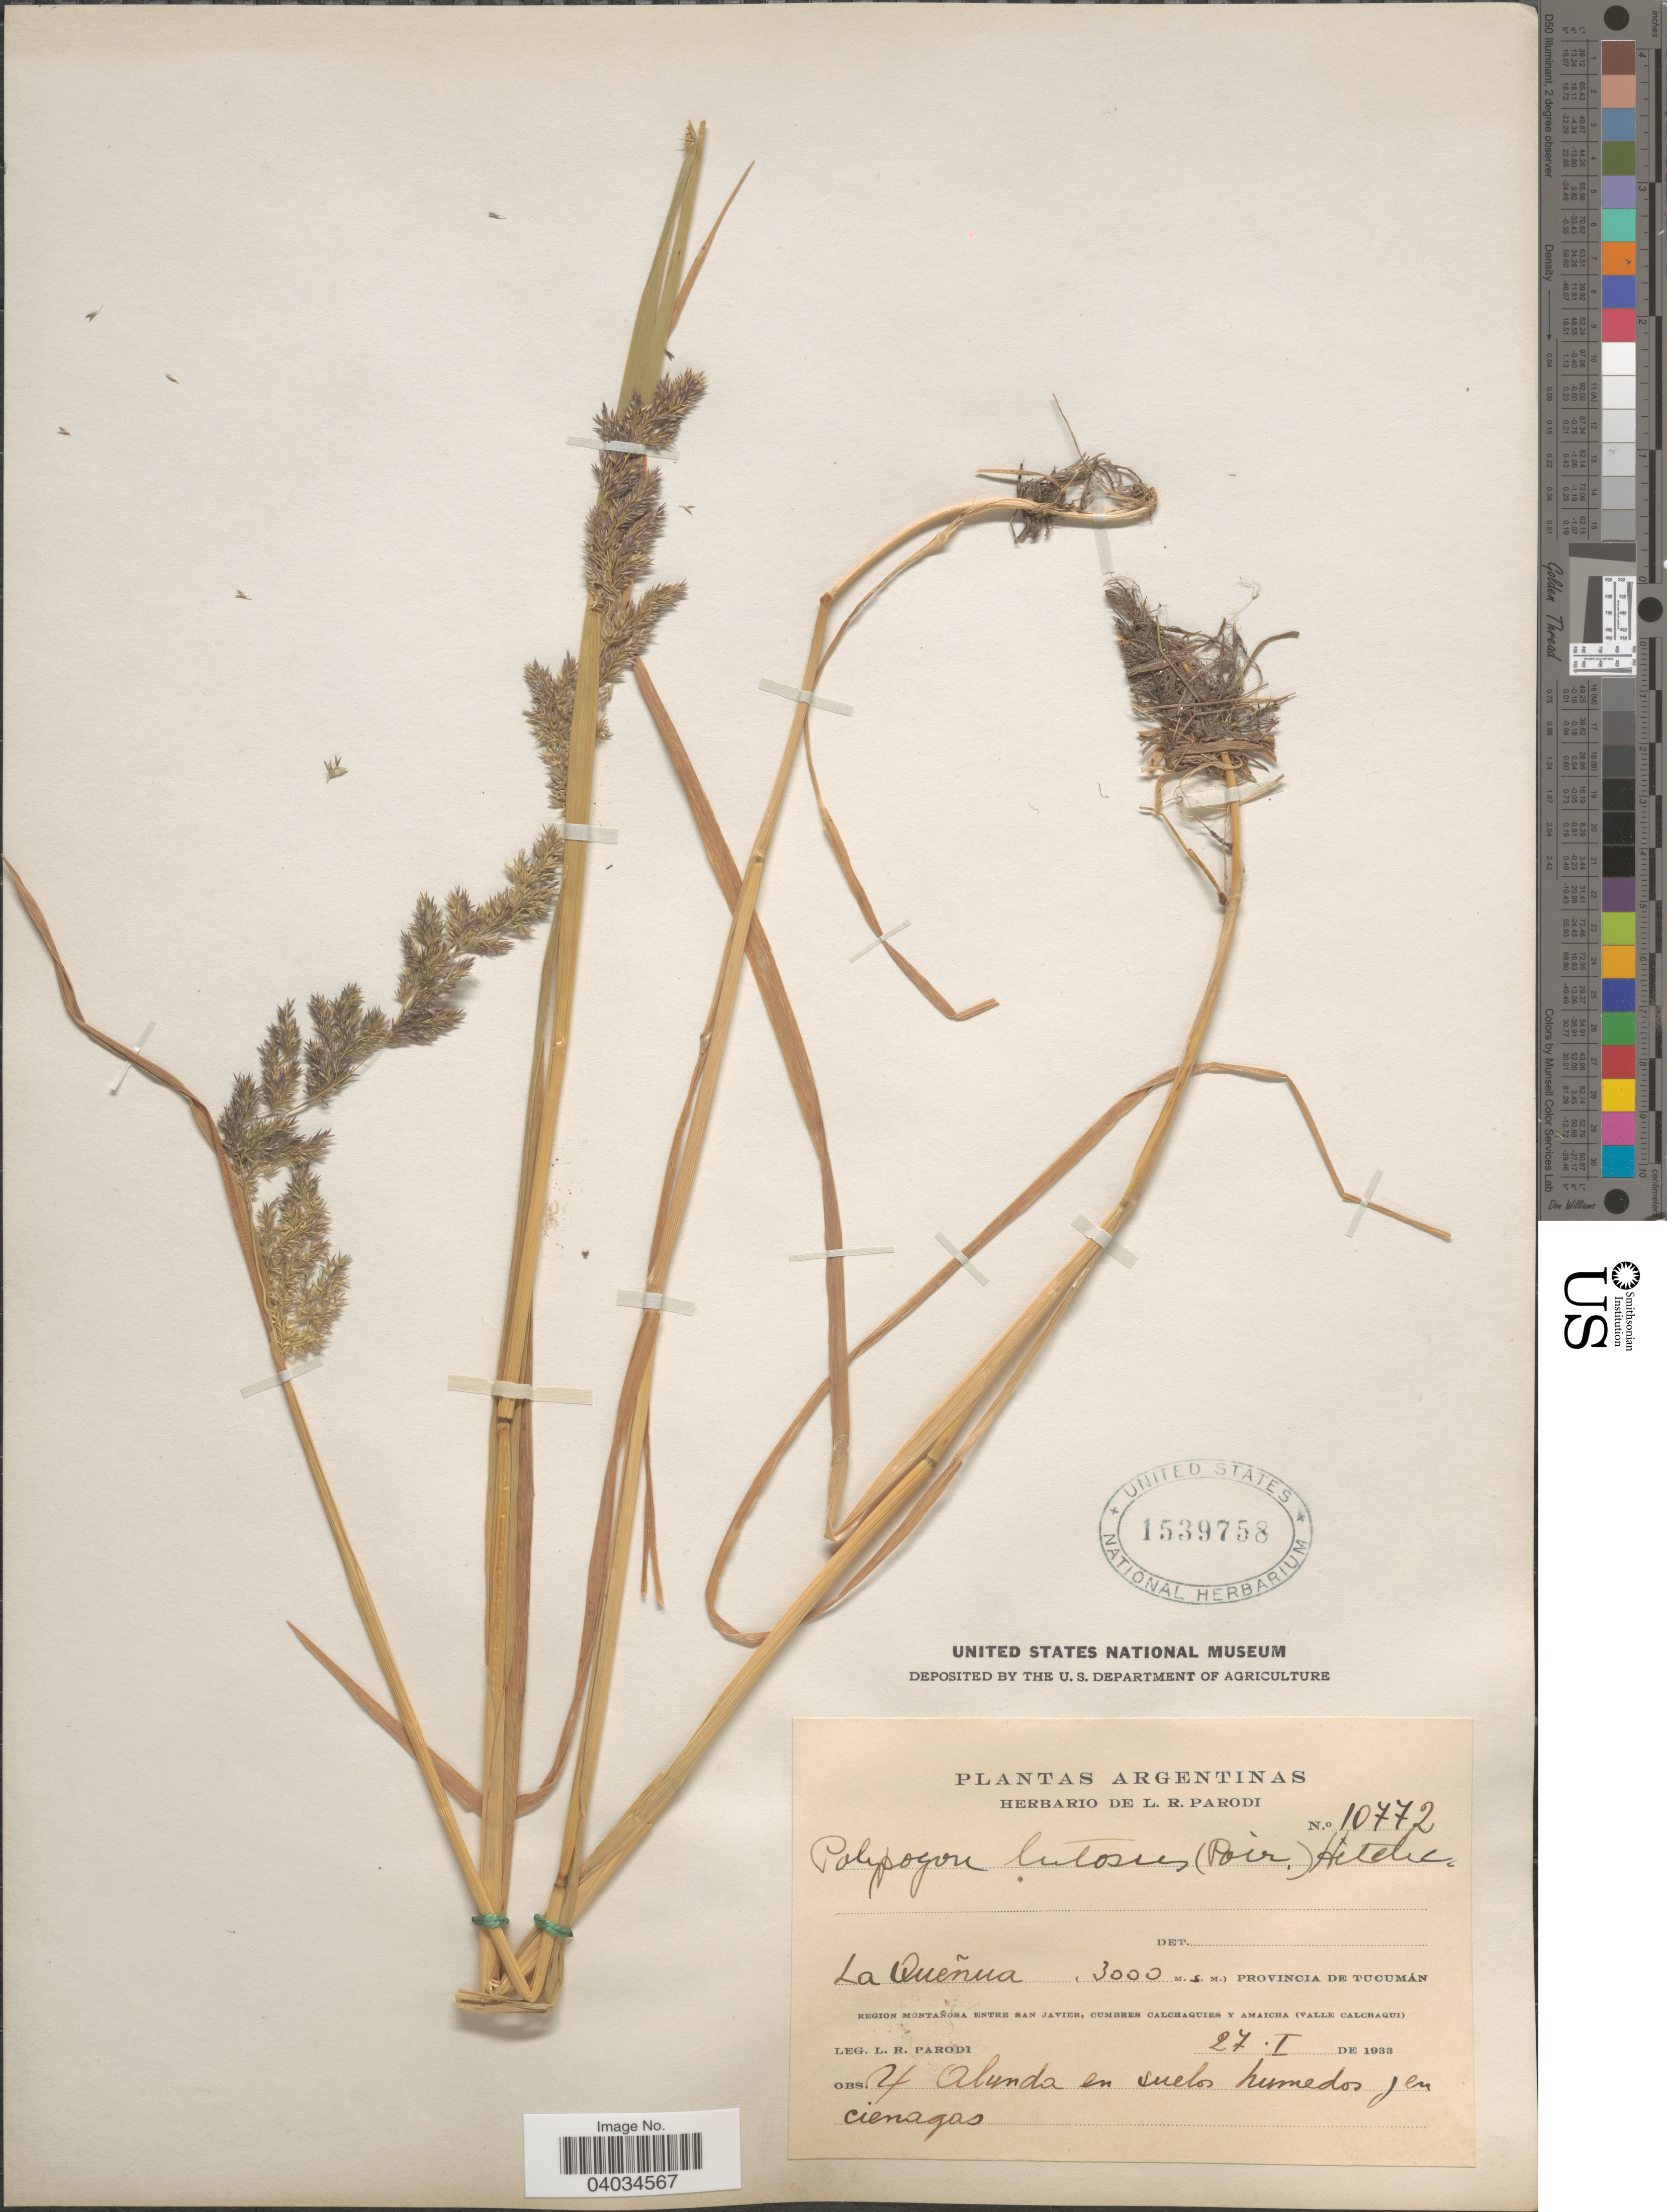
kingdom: Plantae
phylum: Tracheophyta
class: Liliopsida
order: Poales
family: Poaceae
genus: Polypogon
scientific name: Polypogon sp.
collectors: L. R. Parodi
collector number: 10772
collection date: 1933-01-27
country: Argentina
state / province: Tucuman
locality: La Queñua. Region Montañosa entre San Javier, cumbres Calchaquies y Amaicha (Valle Calchaqui).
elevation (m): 3000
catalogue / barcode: US 1539758